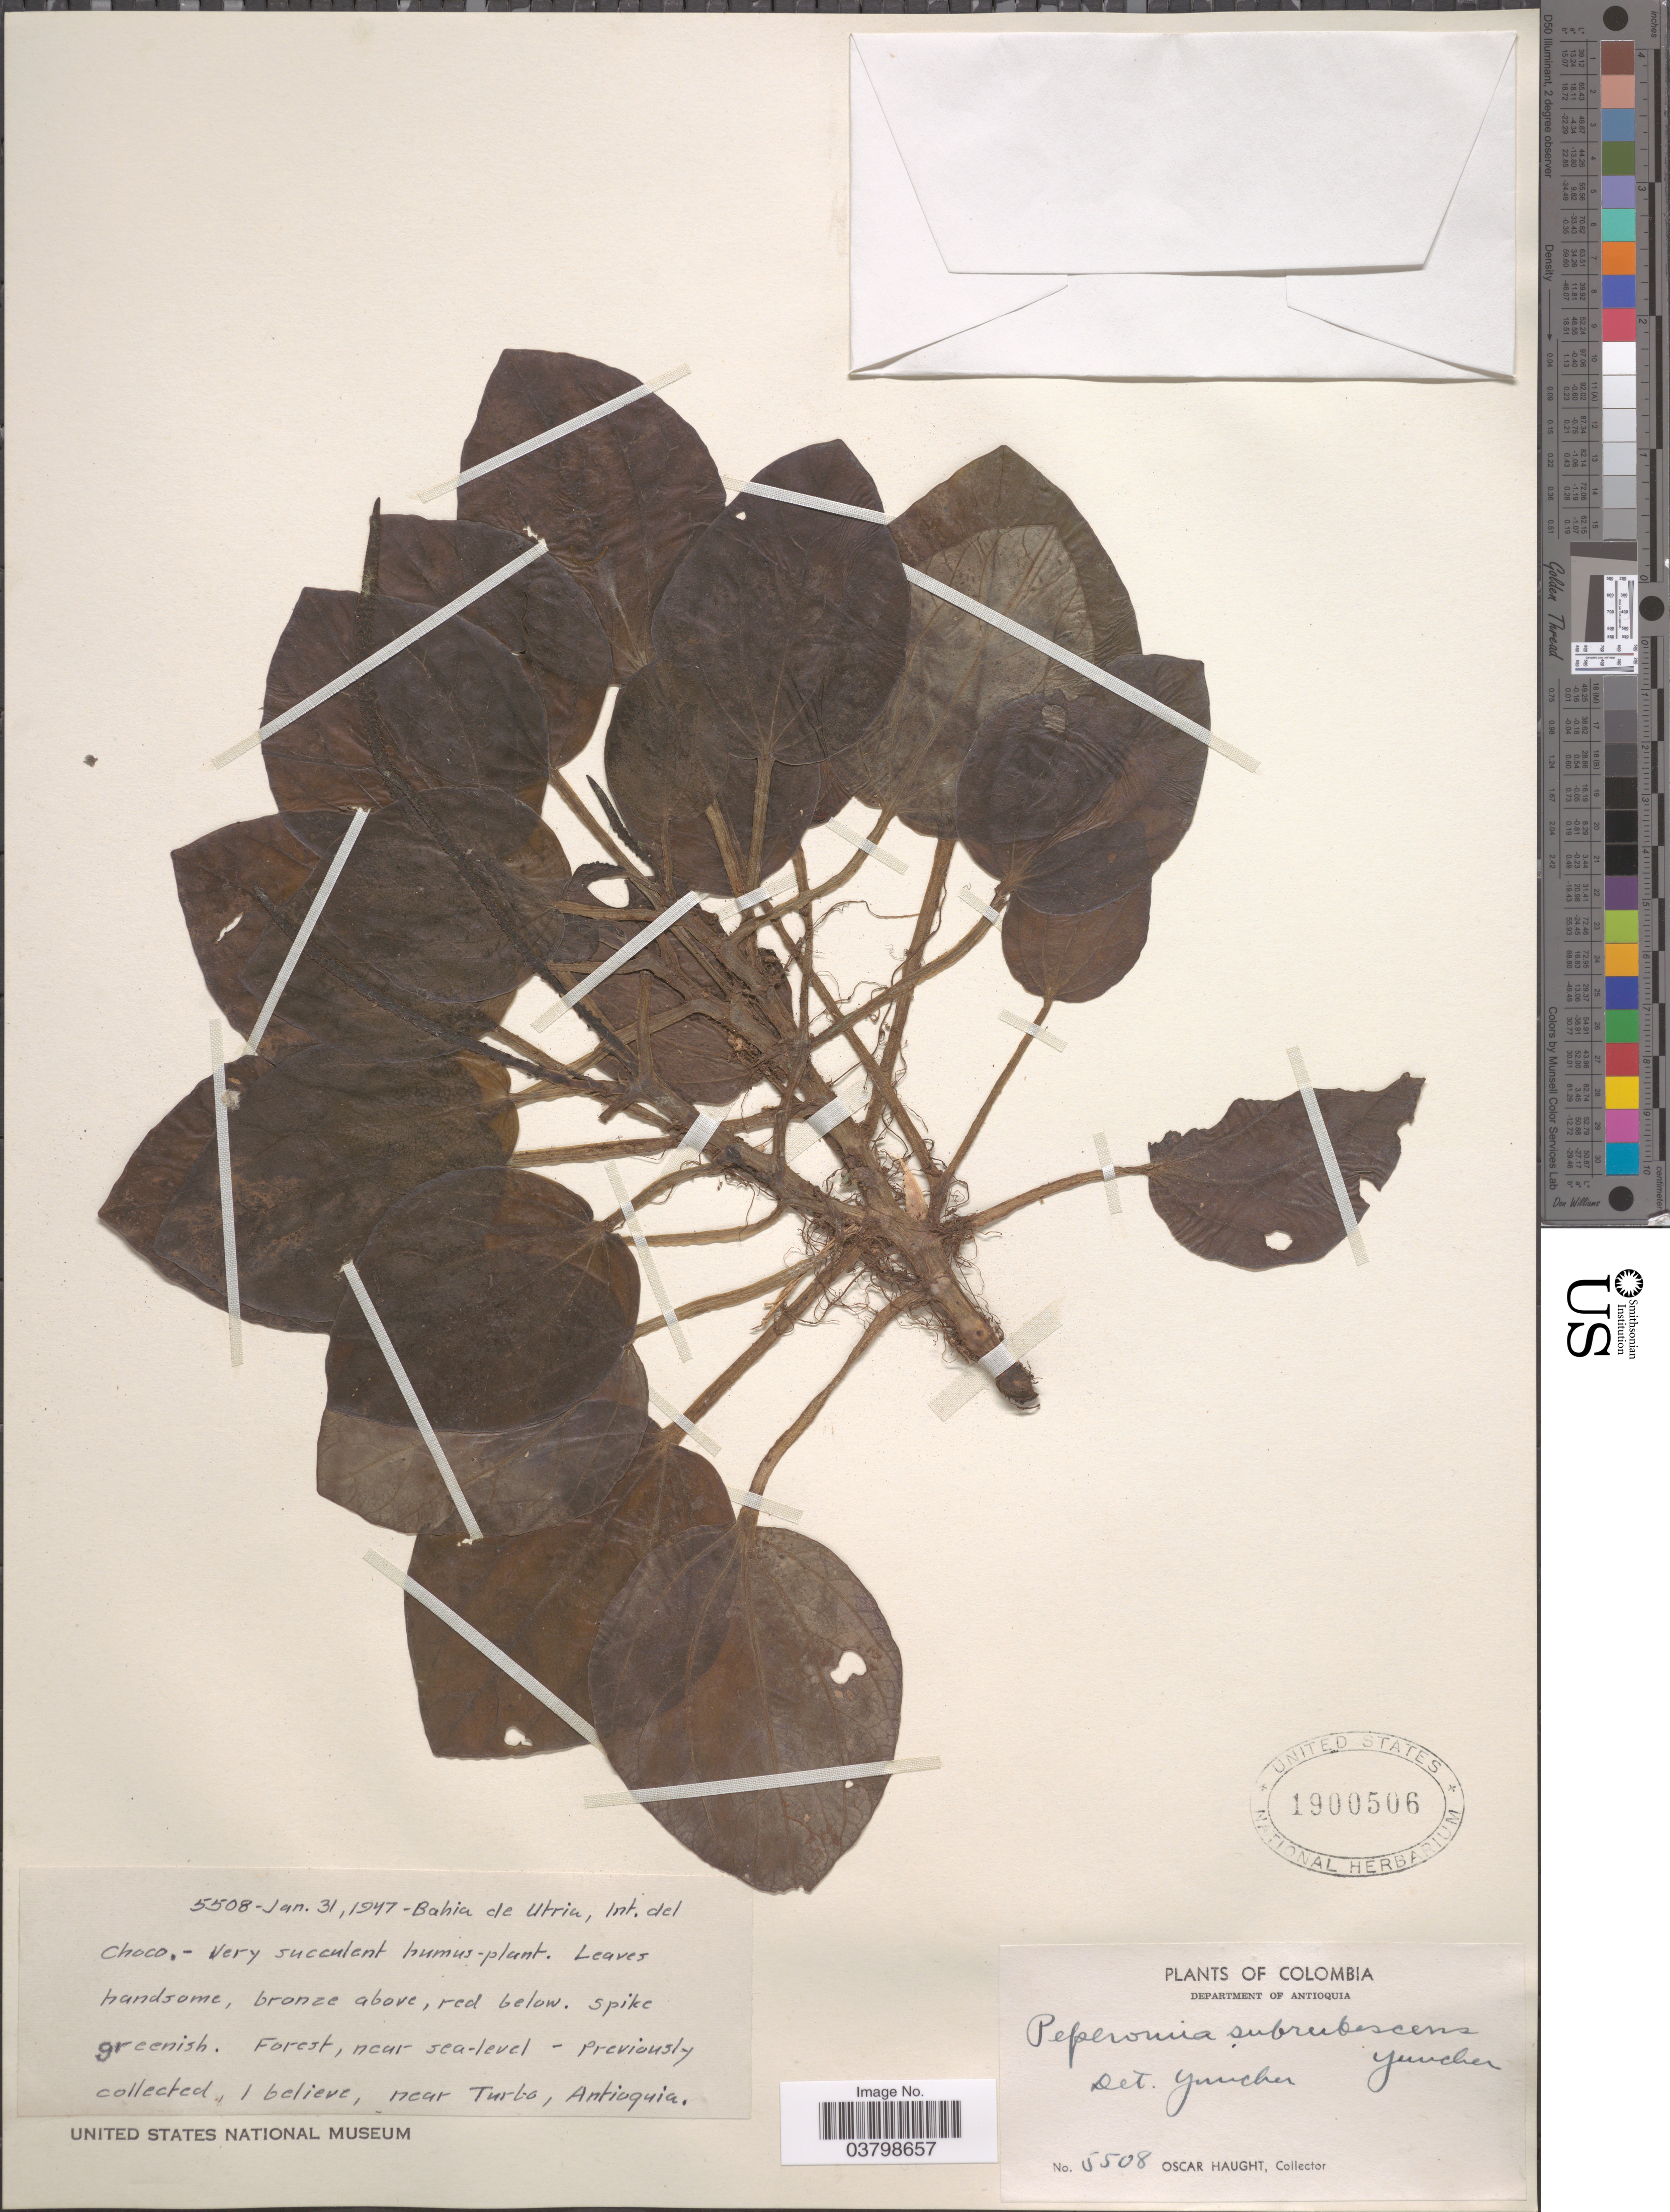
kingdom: Plantae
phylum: Tracheophyta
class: Magnoliopsida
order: Piperales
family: Piperaceae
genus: Peperomia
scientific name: Peperomia subrubescens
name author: Yunck. in Trel. & Yunck.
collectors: O. Haught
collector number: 5508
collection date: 1947-01-31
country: Colombia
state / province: Antioquia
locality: Bahia de Utria, Int. del Choco. Near Turbo, Antioquia. Department of Antioquia.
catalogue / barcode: US 1900506